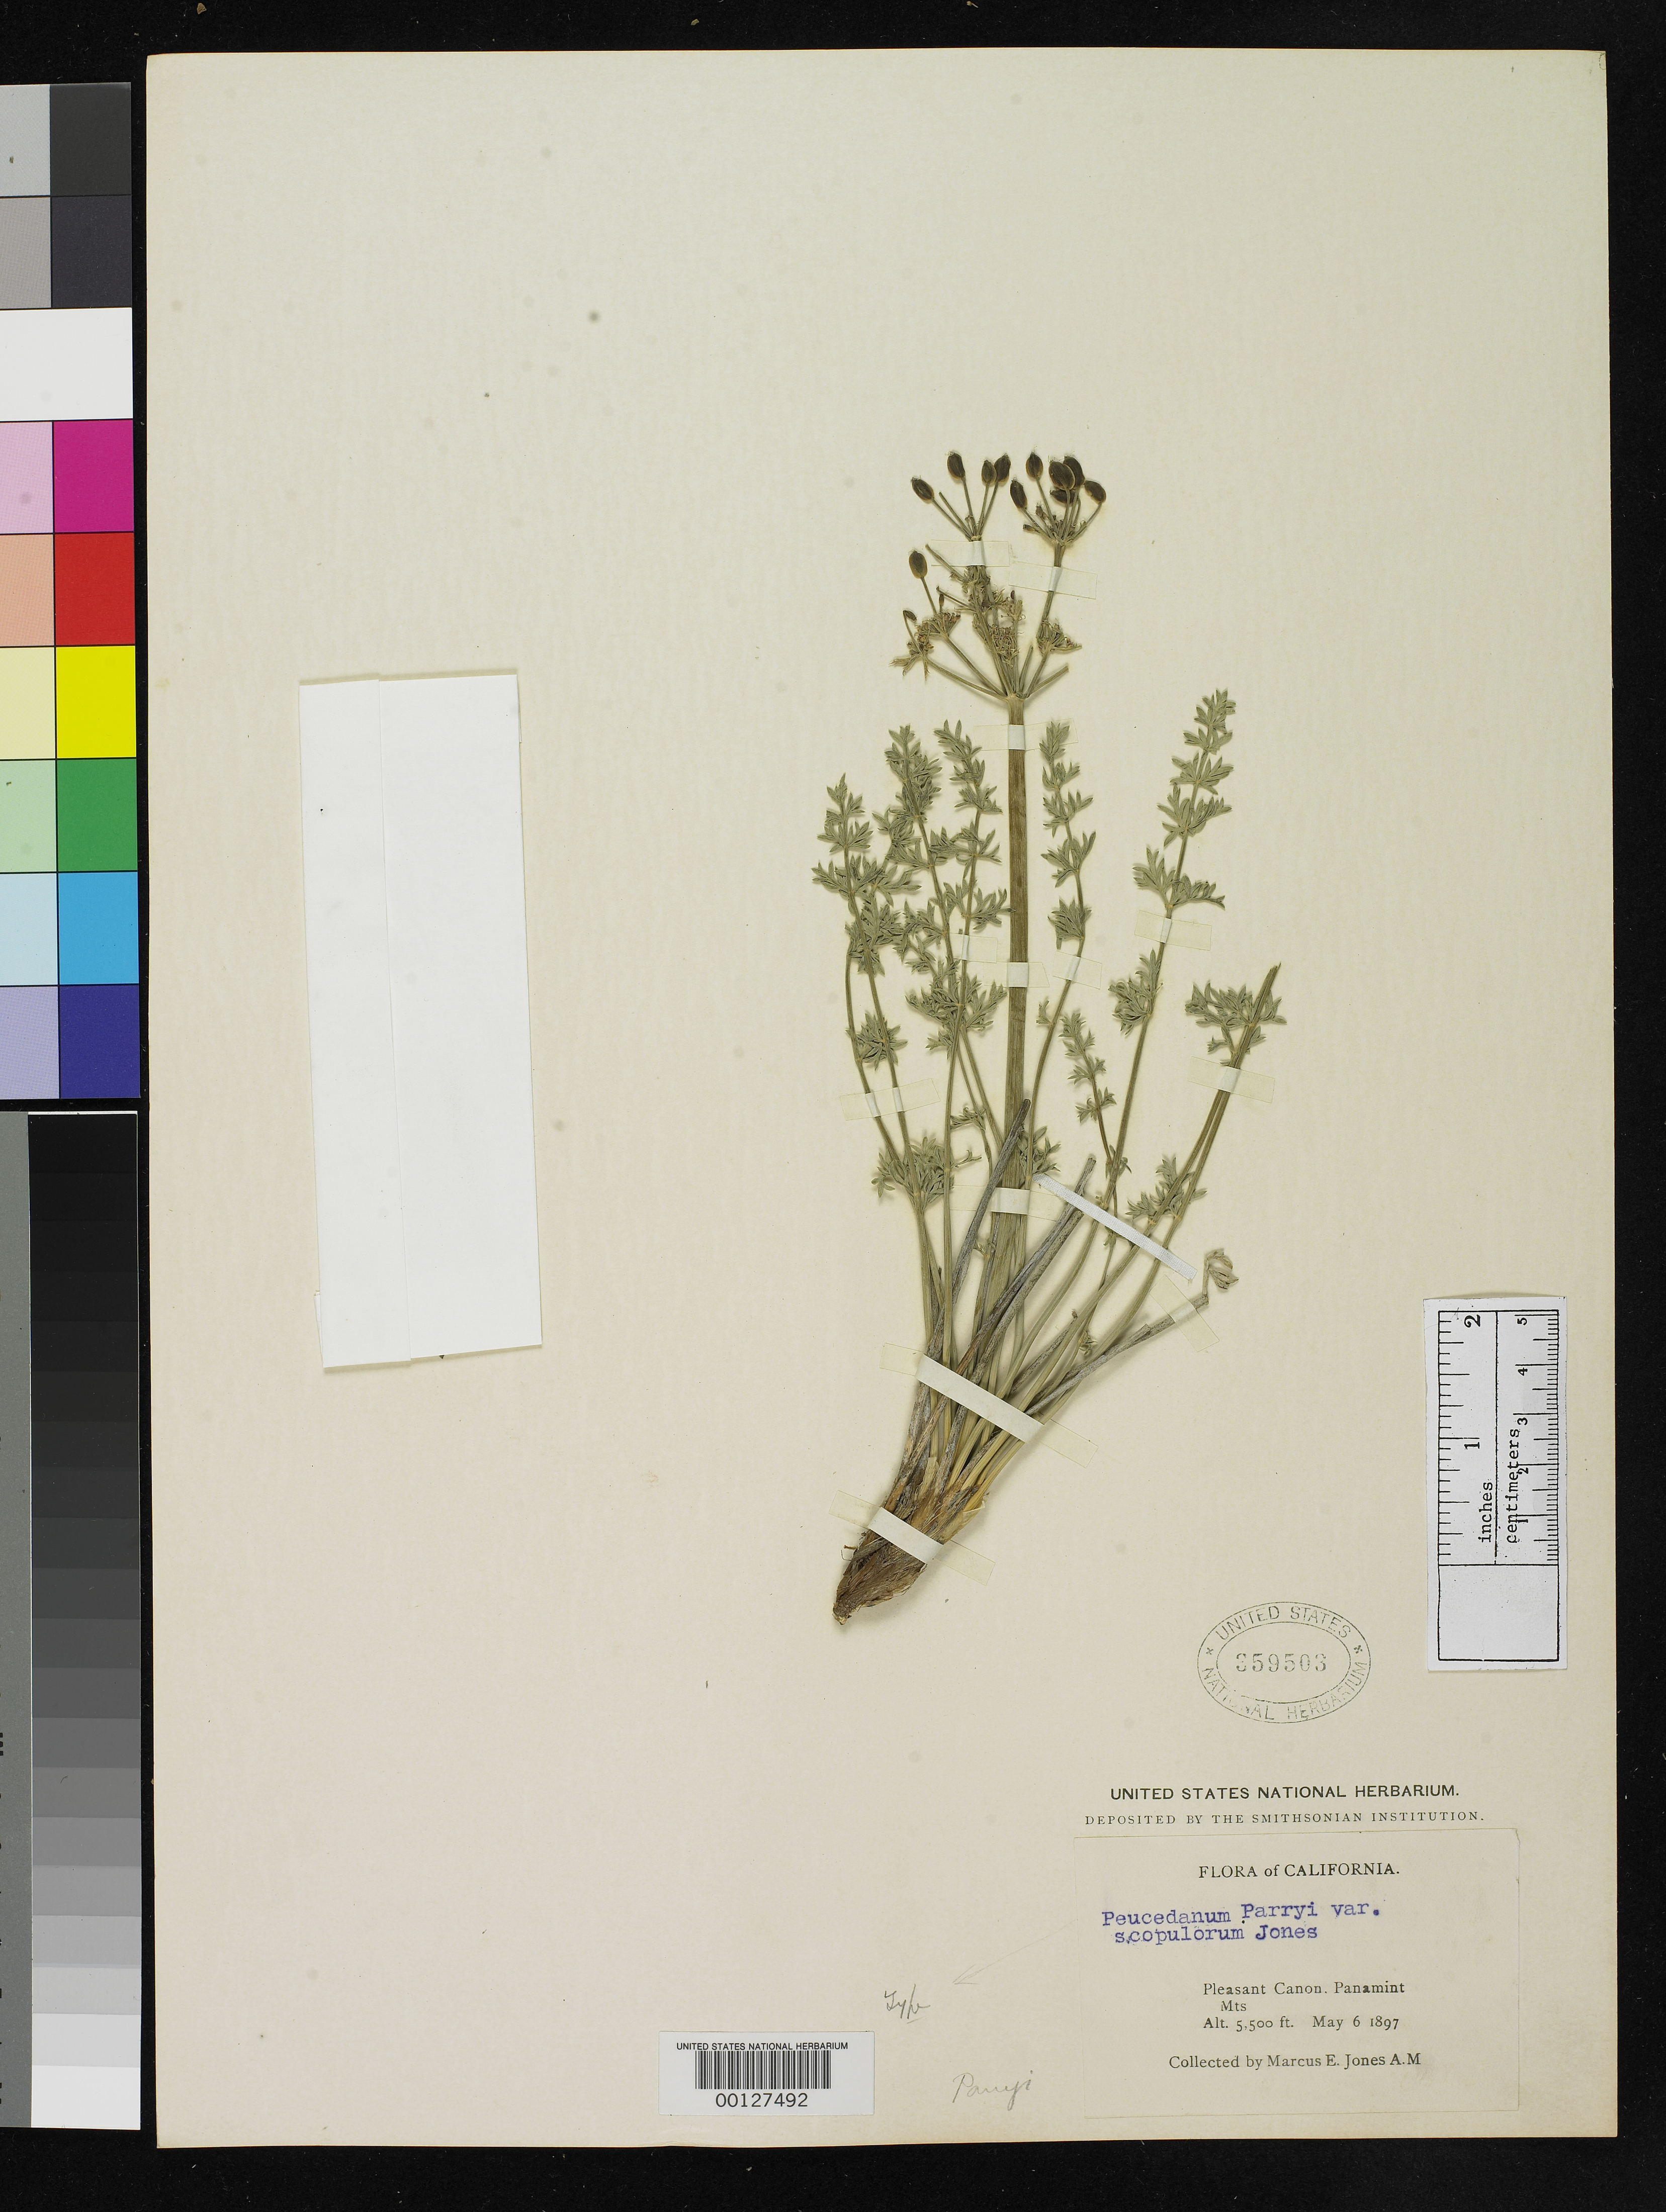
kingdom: Plantae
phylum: Tracheophyta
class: Magnoliopsida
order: Apiales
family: Apiaceae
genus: Peucedanum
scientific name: Peucedanum scopulorum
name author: M.E. Jones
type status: Isotype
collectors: M. E. Jones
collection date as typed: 06 May 1897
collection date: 1897-05-06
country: United States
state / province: California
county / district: Inyo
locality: Pleasant Canyon, Panamint Mts.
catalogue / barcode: US 359503